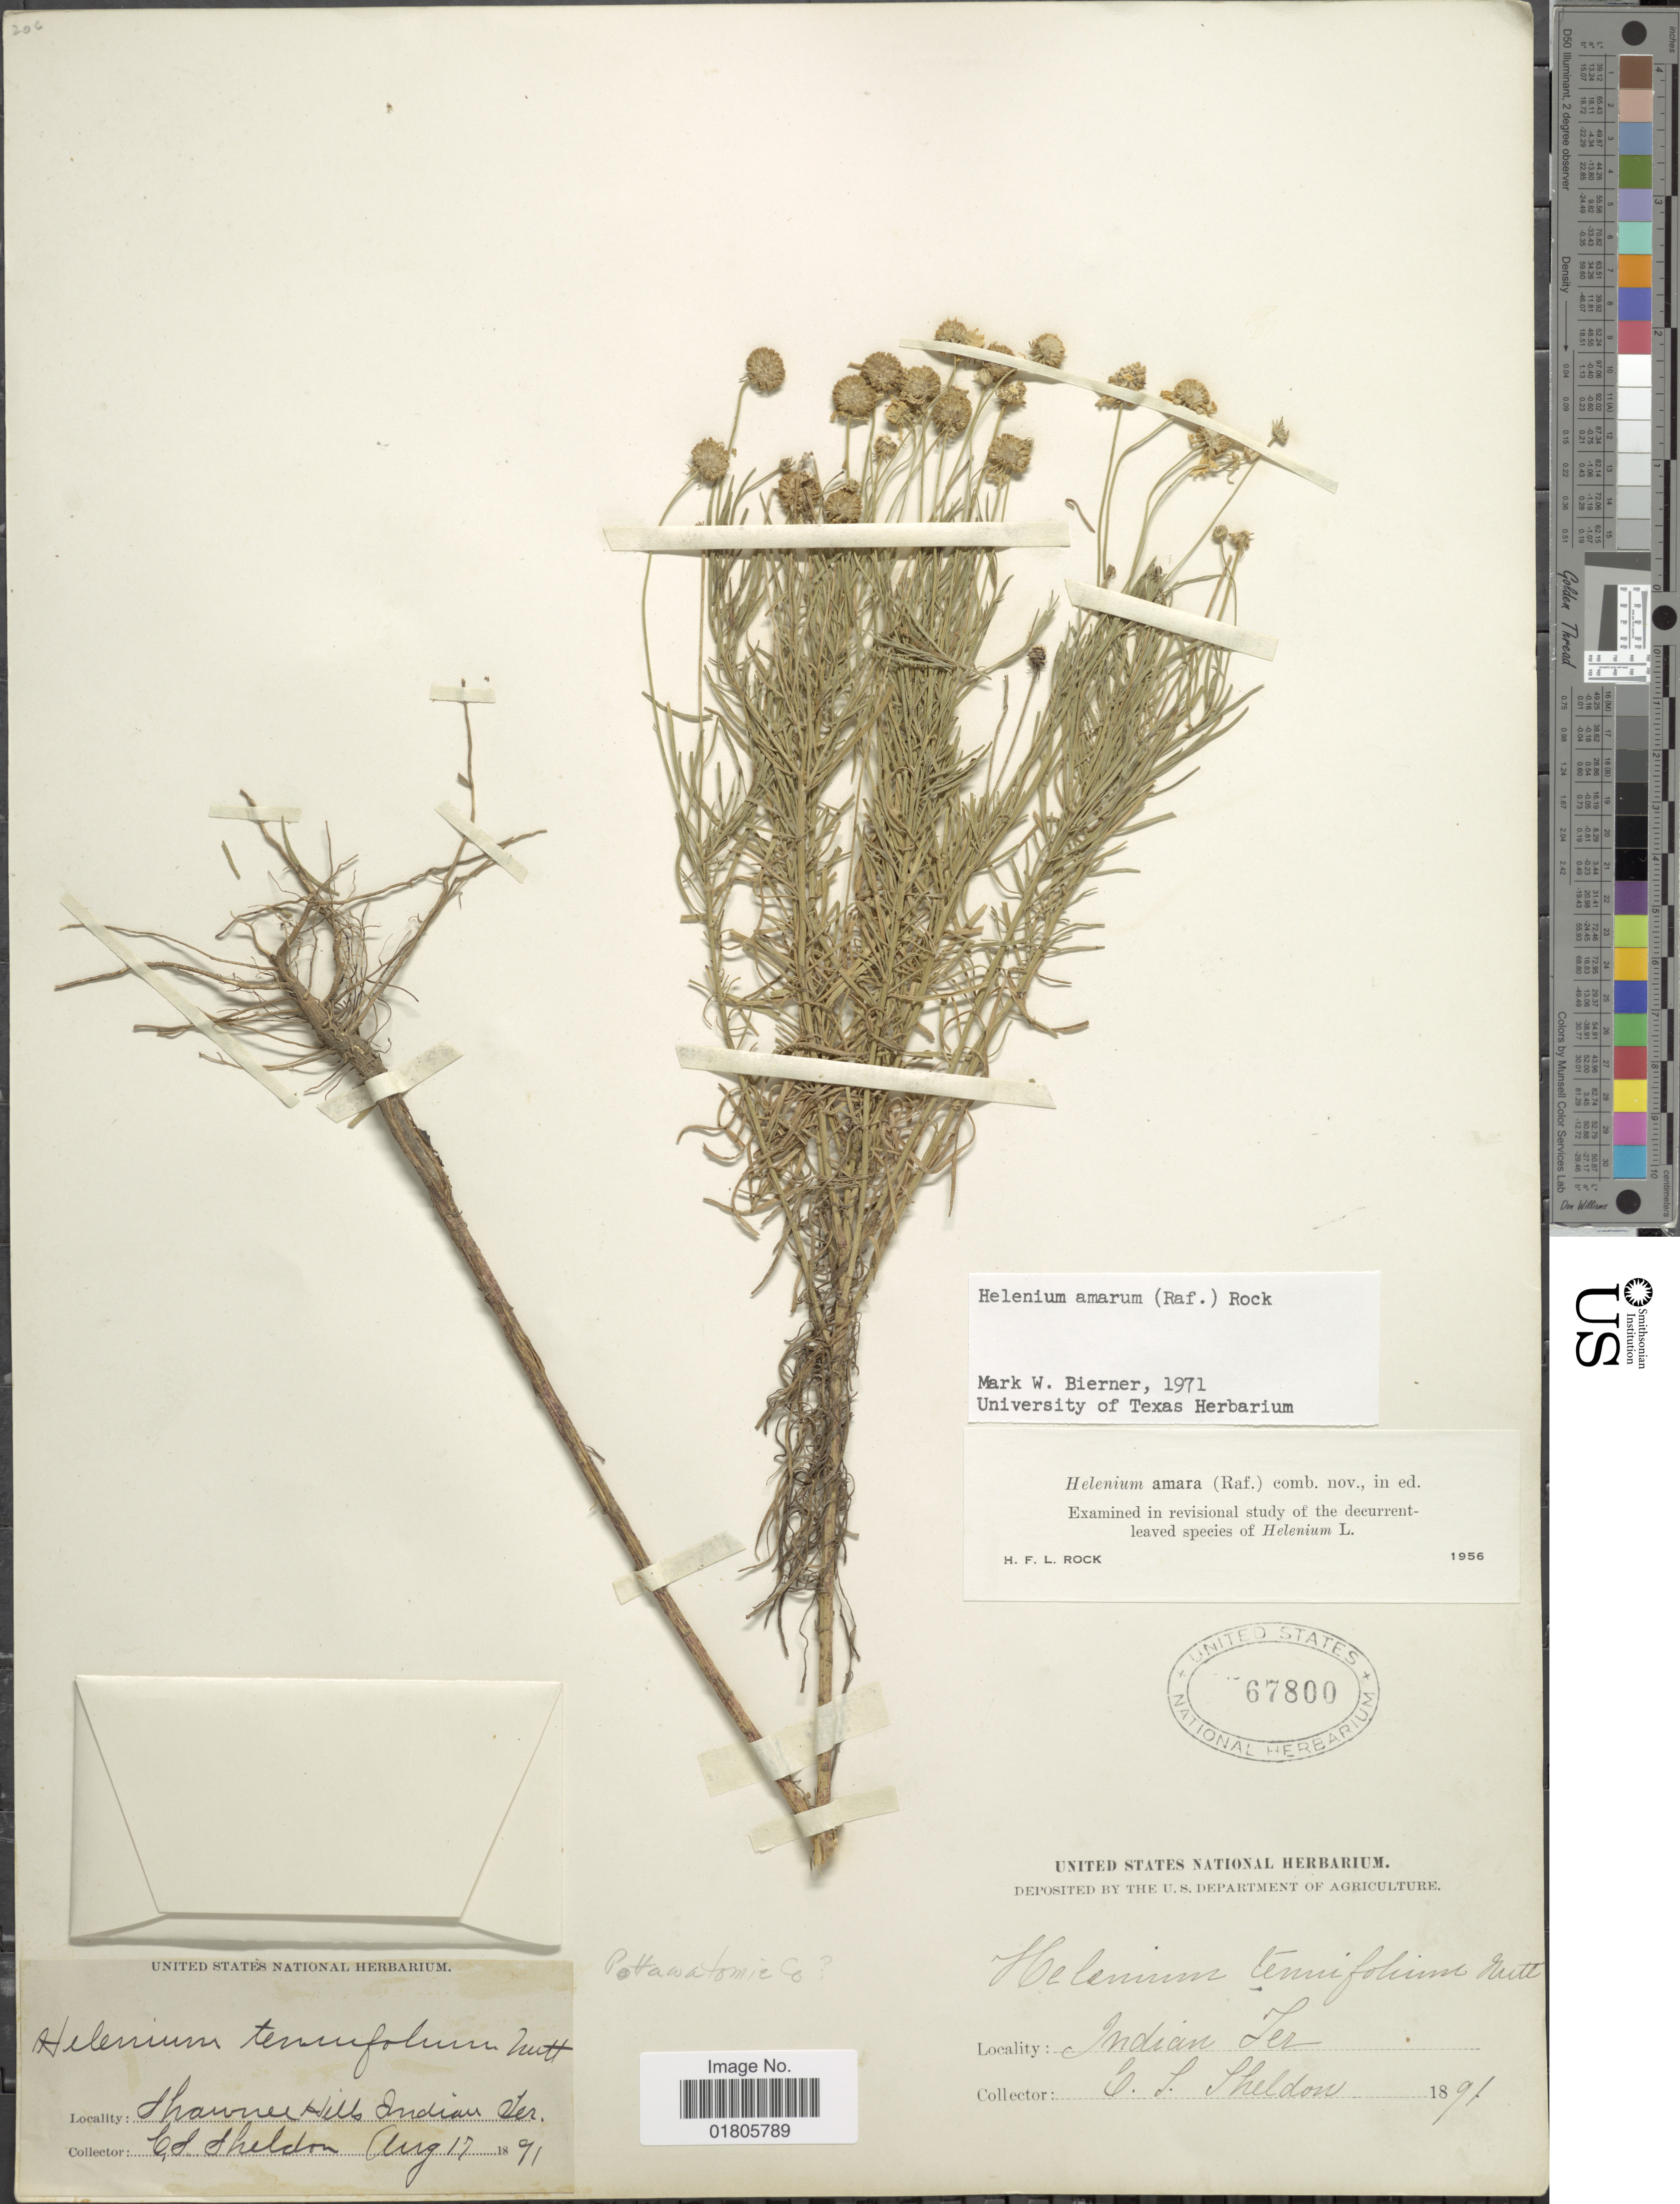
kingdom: Plantae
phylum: Tracheophyta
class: Magnoliopsida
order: Asterales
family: Asteraceae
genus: Helenium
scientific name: Helenium amarum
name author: (Raf.) H. Rock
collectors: C. S. Sheldon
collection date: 1891-08-17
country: United States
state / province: Oklahoma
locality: Indian Territory, Shawnee Hills.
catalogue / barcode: US 67800